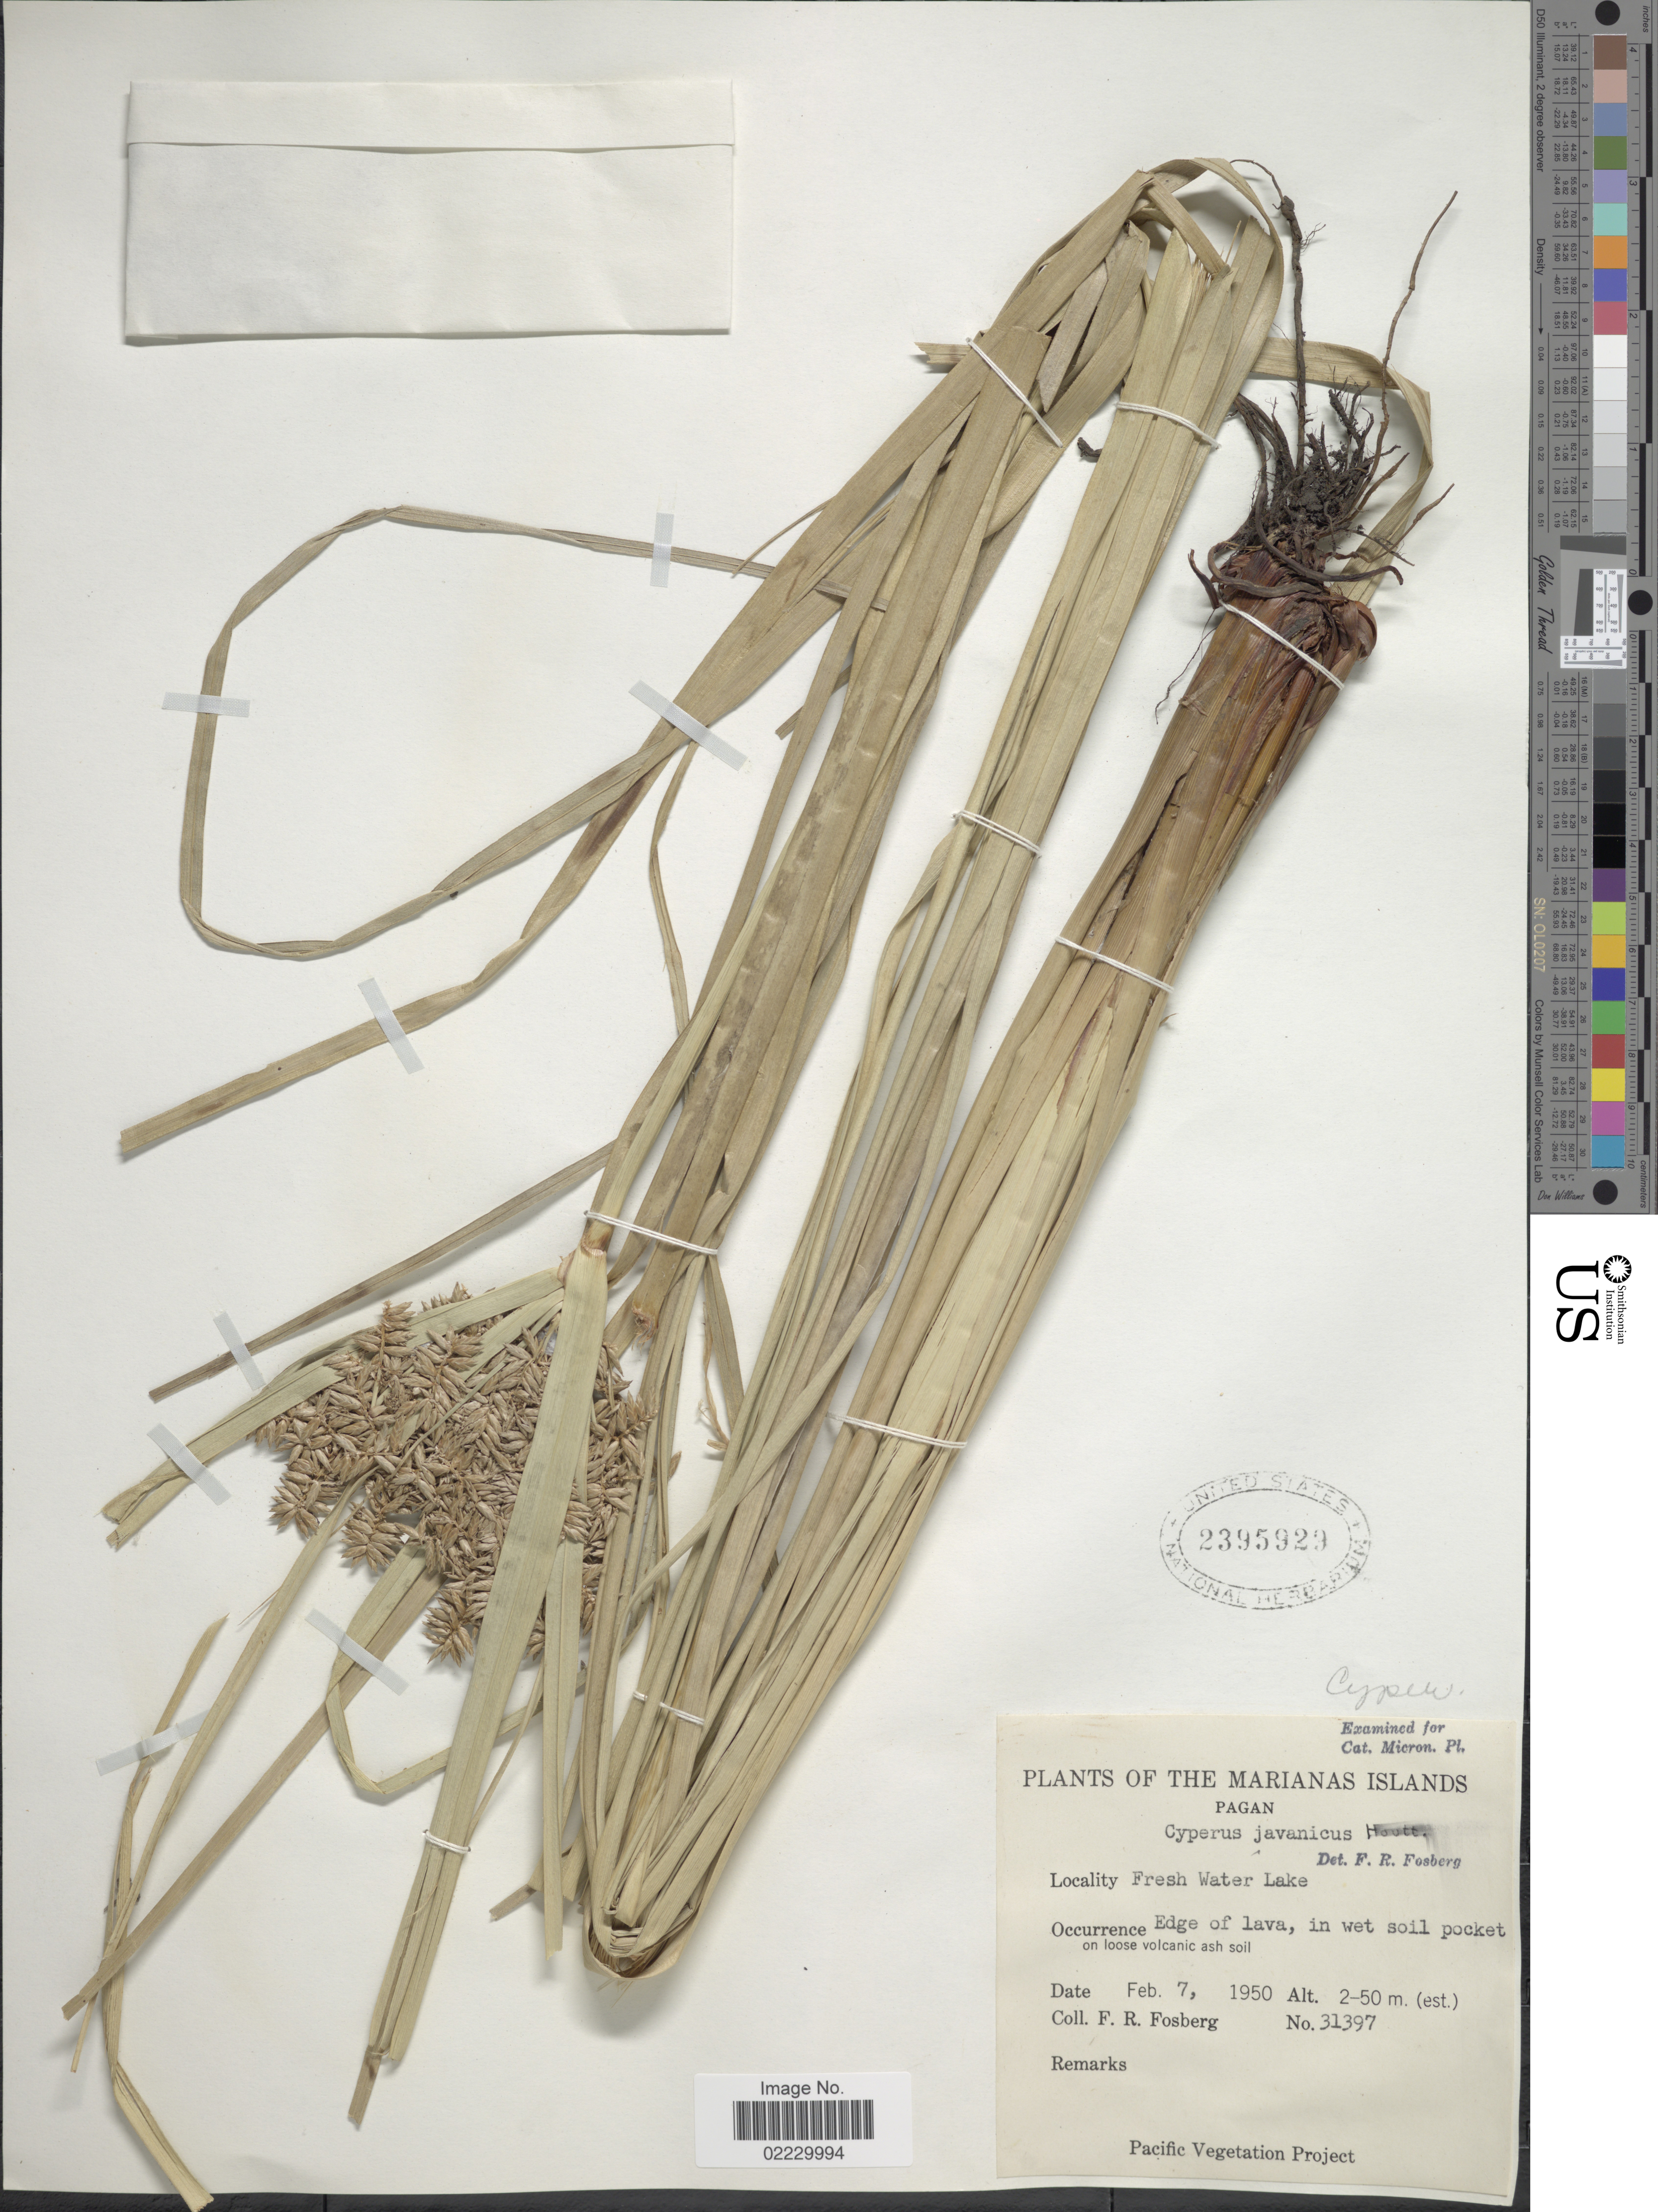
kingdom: Plantae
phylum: Tracheophyta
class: Liliopsida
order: Poales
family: Cyperaceae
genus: Cyperus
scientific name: Cyperus javanicus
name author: Houtt.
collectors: F. R. Fosberg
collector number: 31397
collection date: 1950-02-07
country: Northern Mariana Islands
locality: The Marianas Islands. Fresh Water Lake. Edge of Lava, Pagan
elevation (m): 2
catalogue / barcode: US 2395929